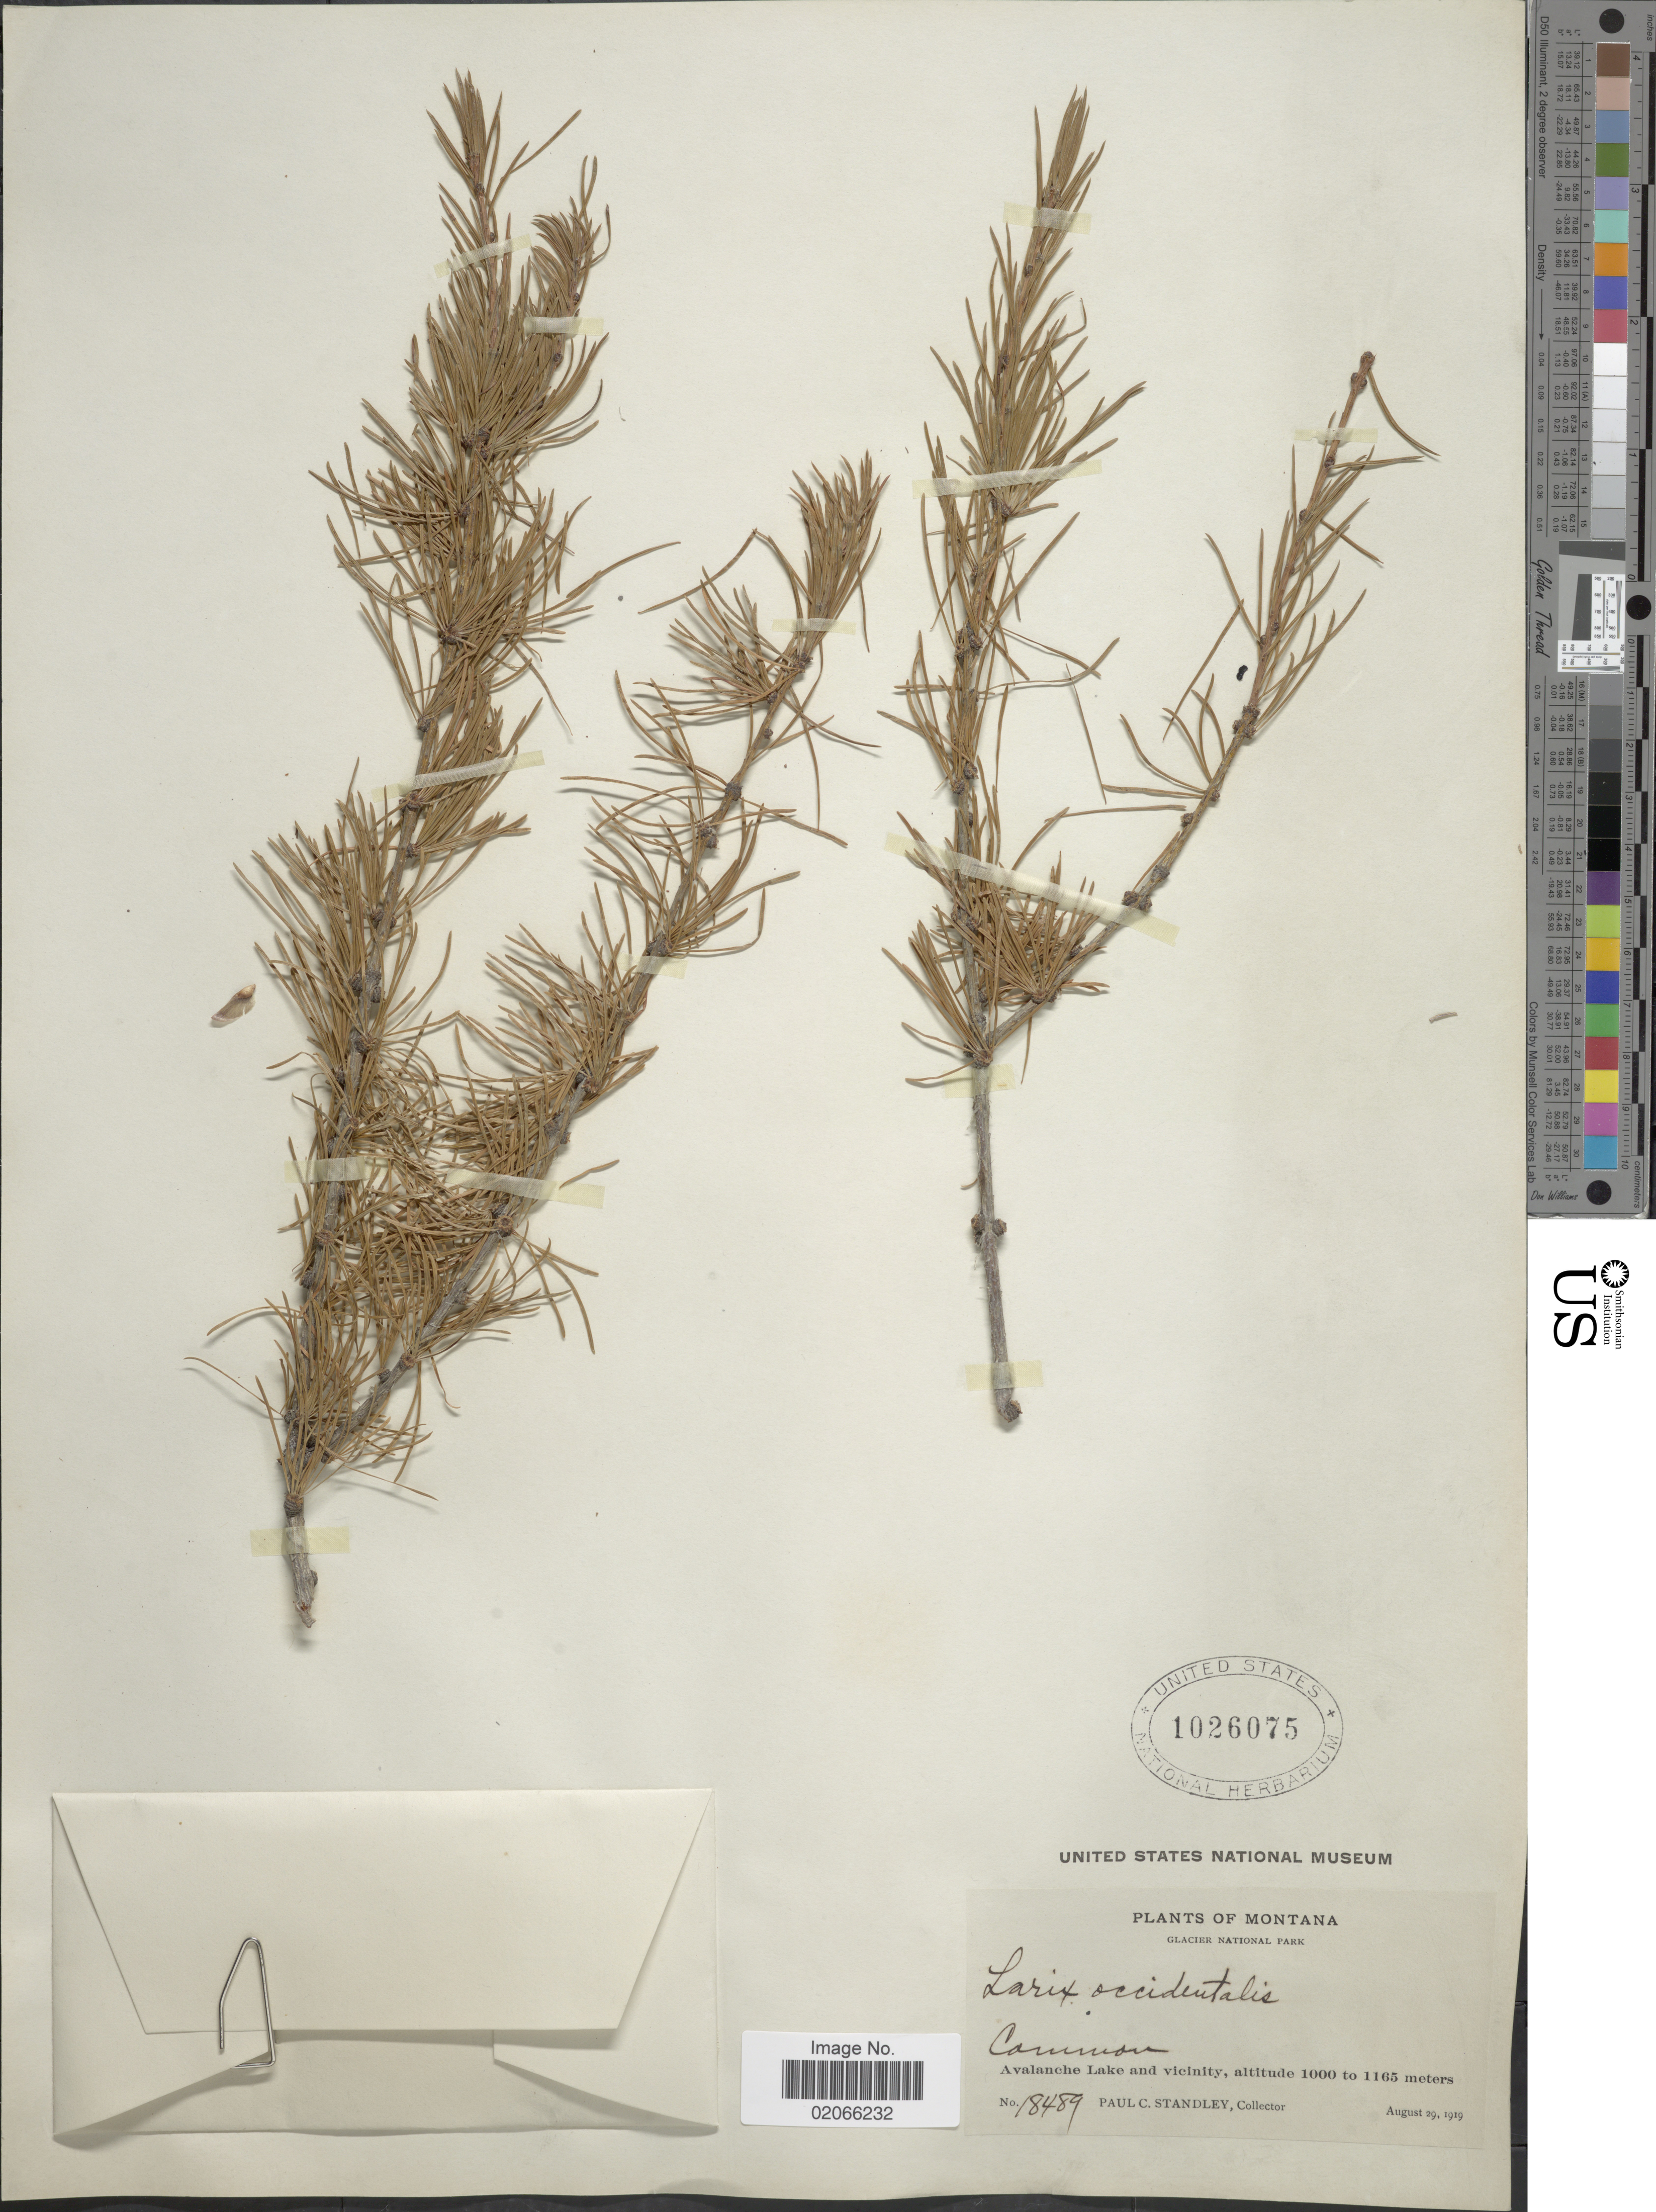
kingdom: Plantae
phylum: Tracheophyta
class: Pinopsida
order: Pinales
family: Pinaceae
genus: Larix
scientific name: Larix occidentalis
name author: Nutt.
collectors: P. C. Standley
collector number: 18489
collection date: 1919-08-29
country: United States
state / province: Montana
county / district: Flathead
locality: Avalanche lake and vicinity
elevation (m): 1000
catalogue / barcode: US 1026075